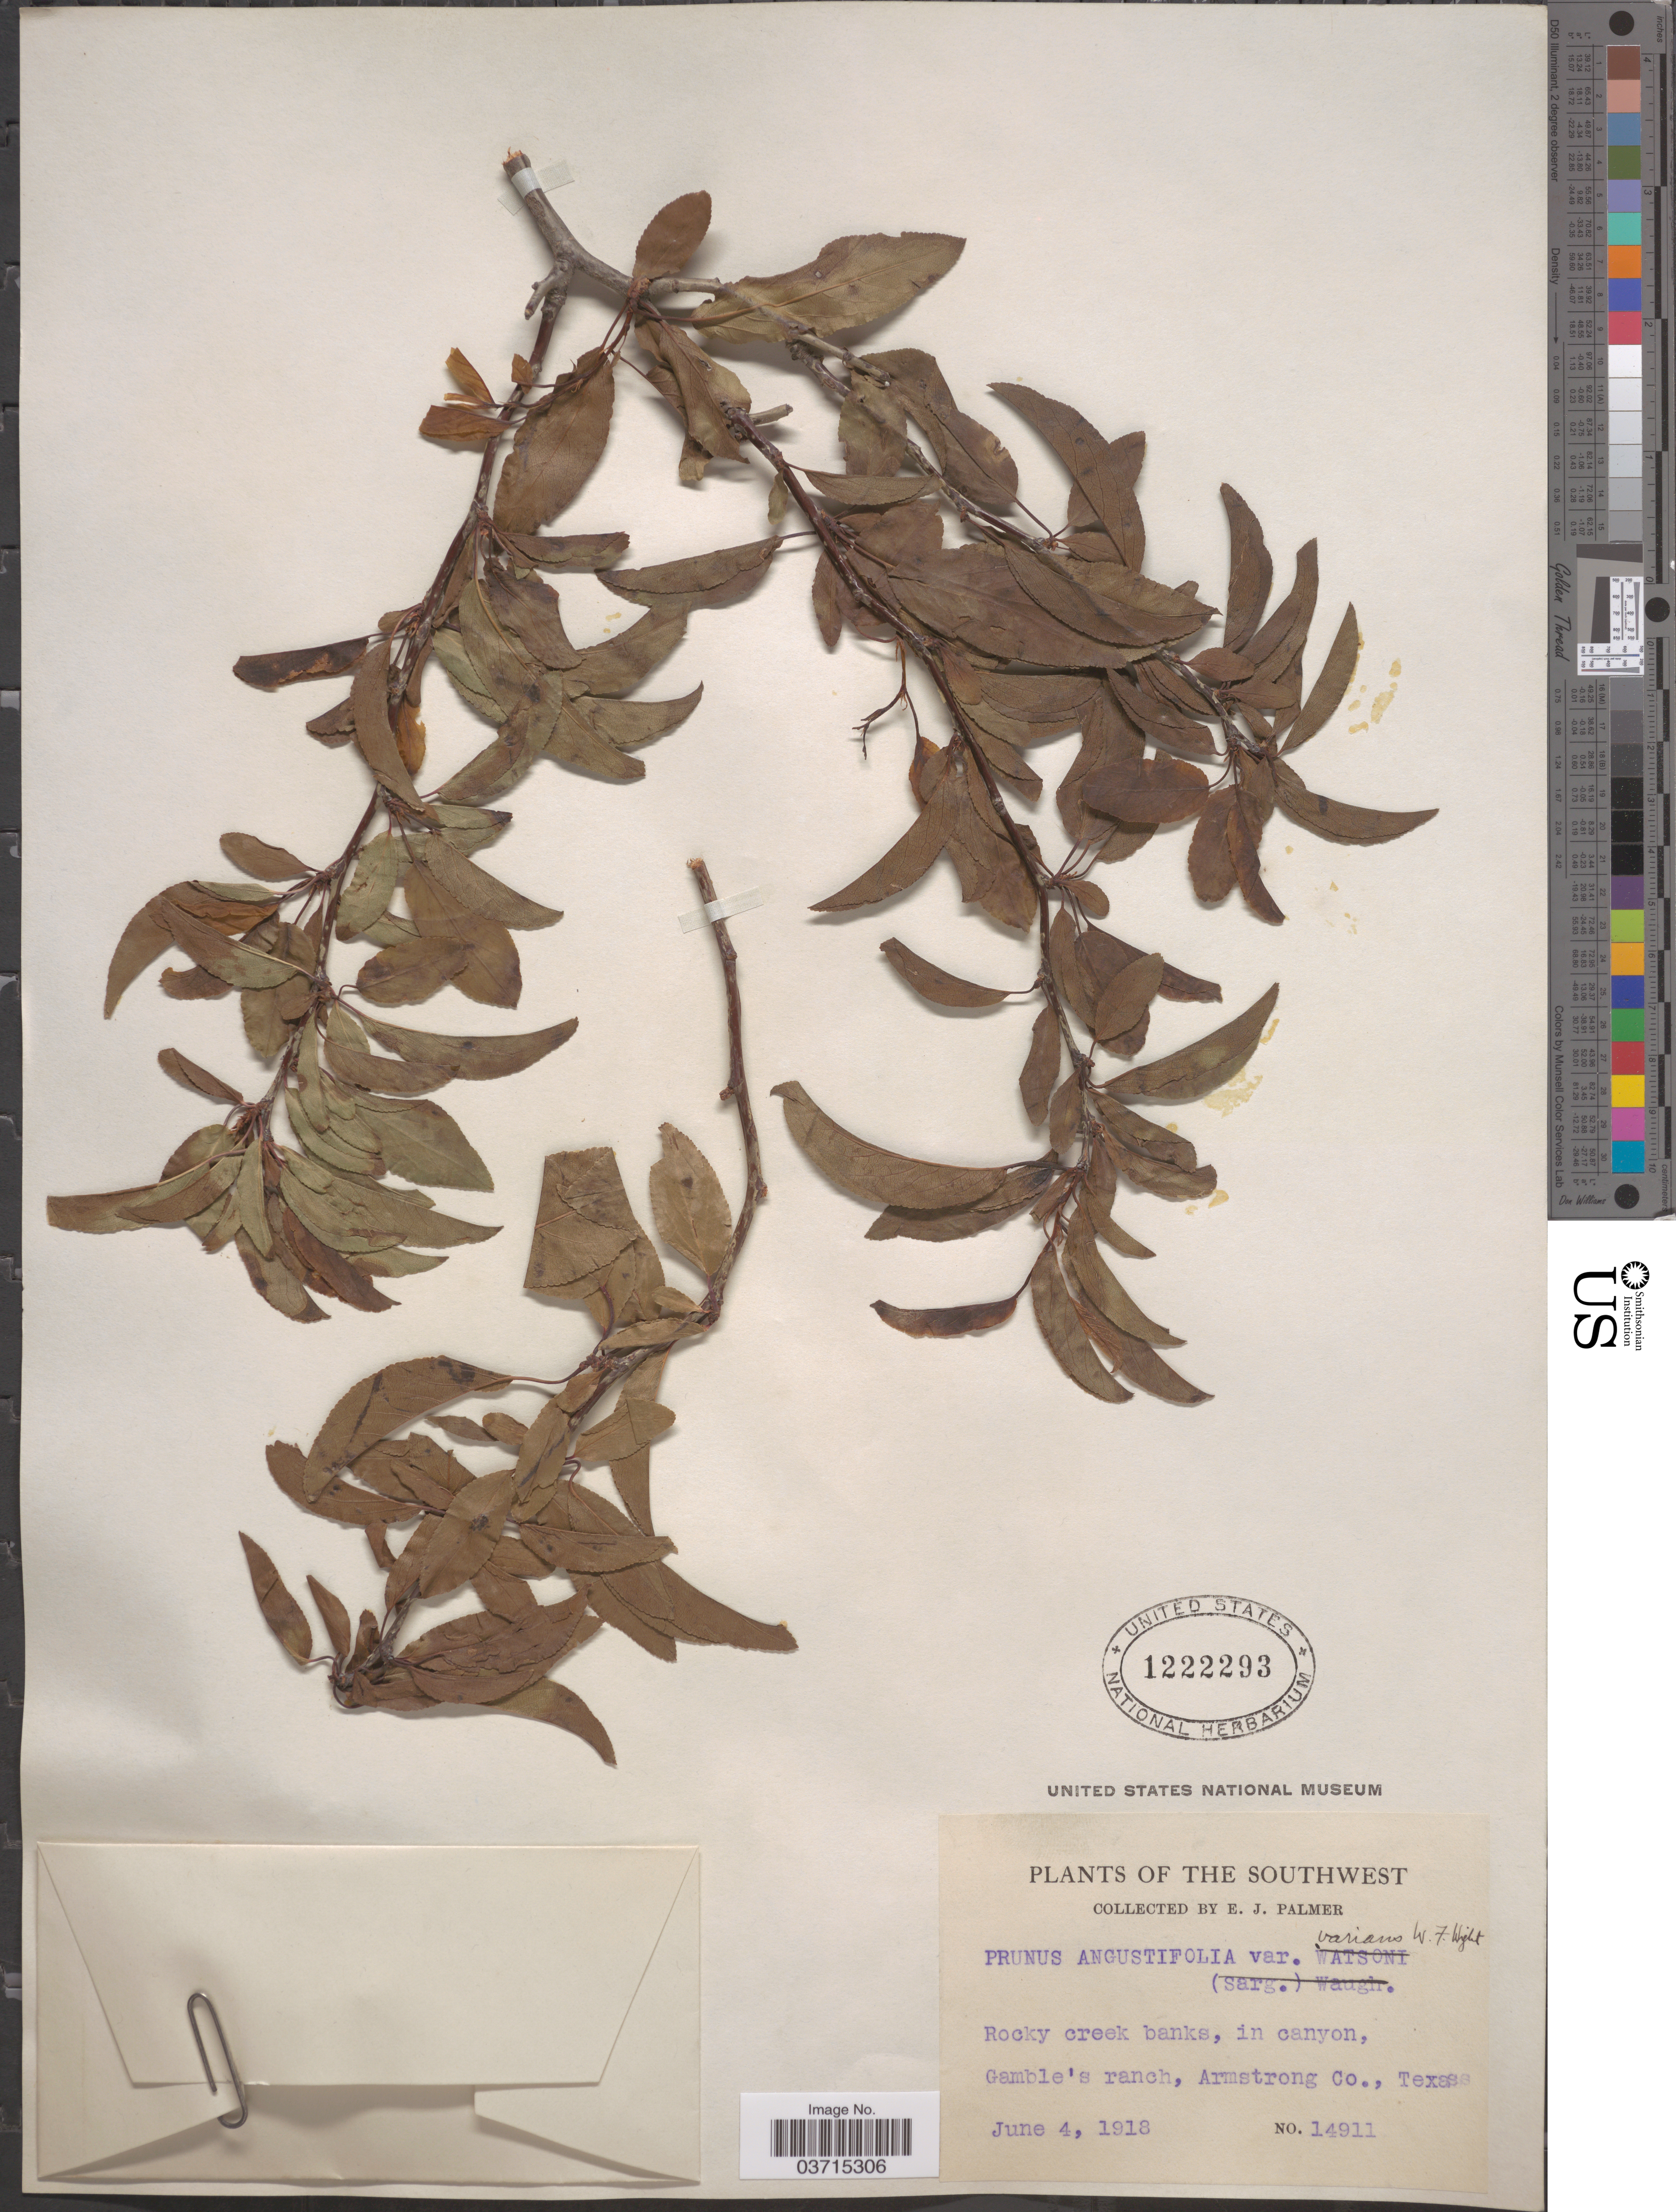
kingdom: Plantae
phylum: Tracheophyta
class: Magnoliopsida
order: Rosales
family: Rosaceae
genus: Prunus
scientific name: Prunus angustifolia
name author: Marshall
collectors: E. J. Palmer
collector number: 14911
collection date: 1918-06-04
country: United States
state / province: Texas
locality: The Southwest. In canyon, Gamble's ranch, Armstrong Co.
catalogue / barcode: US 1222293